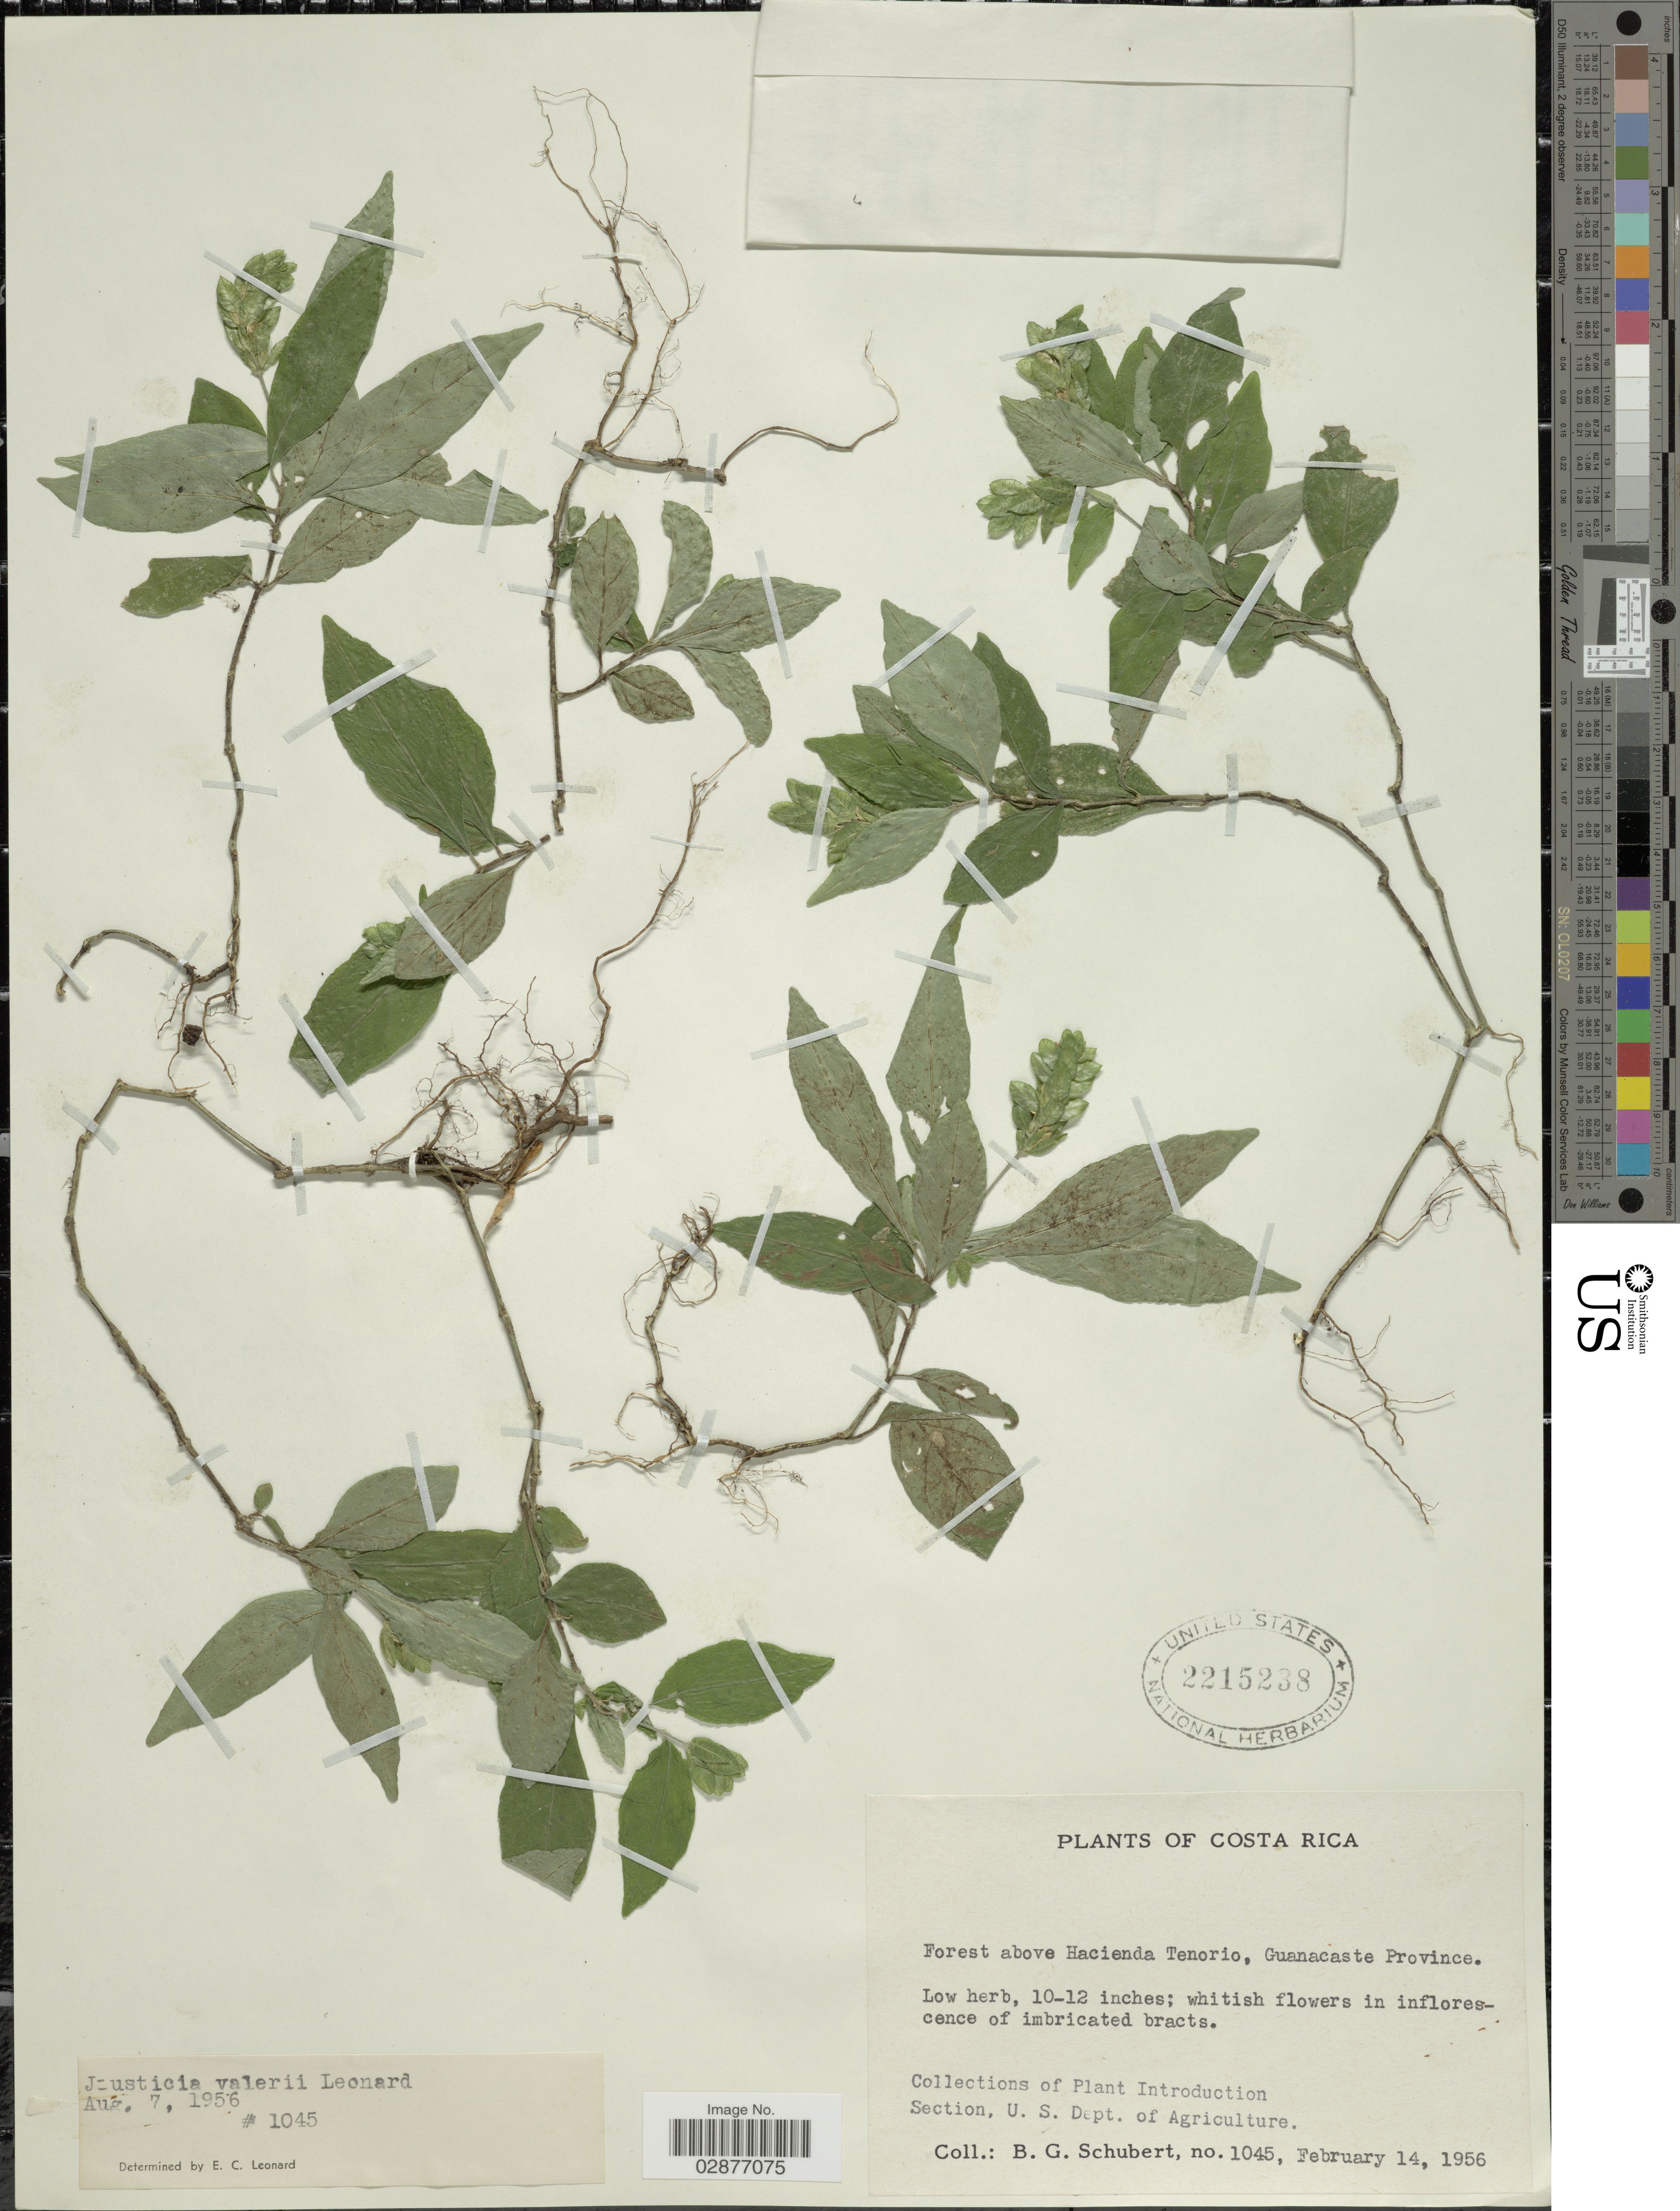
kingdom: Plantae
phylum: Tracheophyta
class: Magnoliopsida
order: Lamiales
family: Acanthaceae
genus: Justicia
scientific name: Justicia valerioi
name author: Leonard in Standl.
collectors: B. Schubert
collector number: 1045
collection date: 1956-02-14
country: Costa Rica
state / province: Guanacaste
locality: Forest above Hacienda Tenorio.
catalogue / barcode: US 2215238